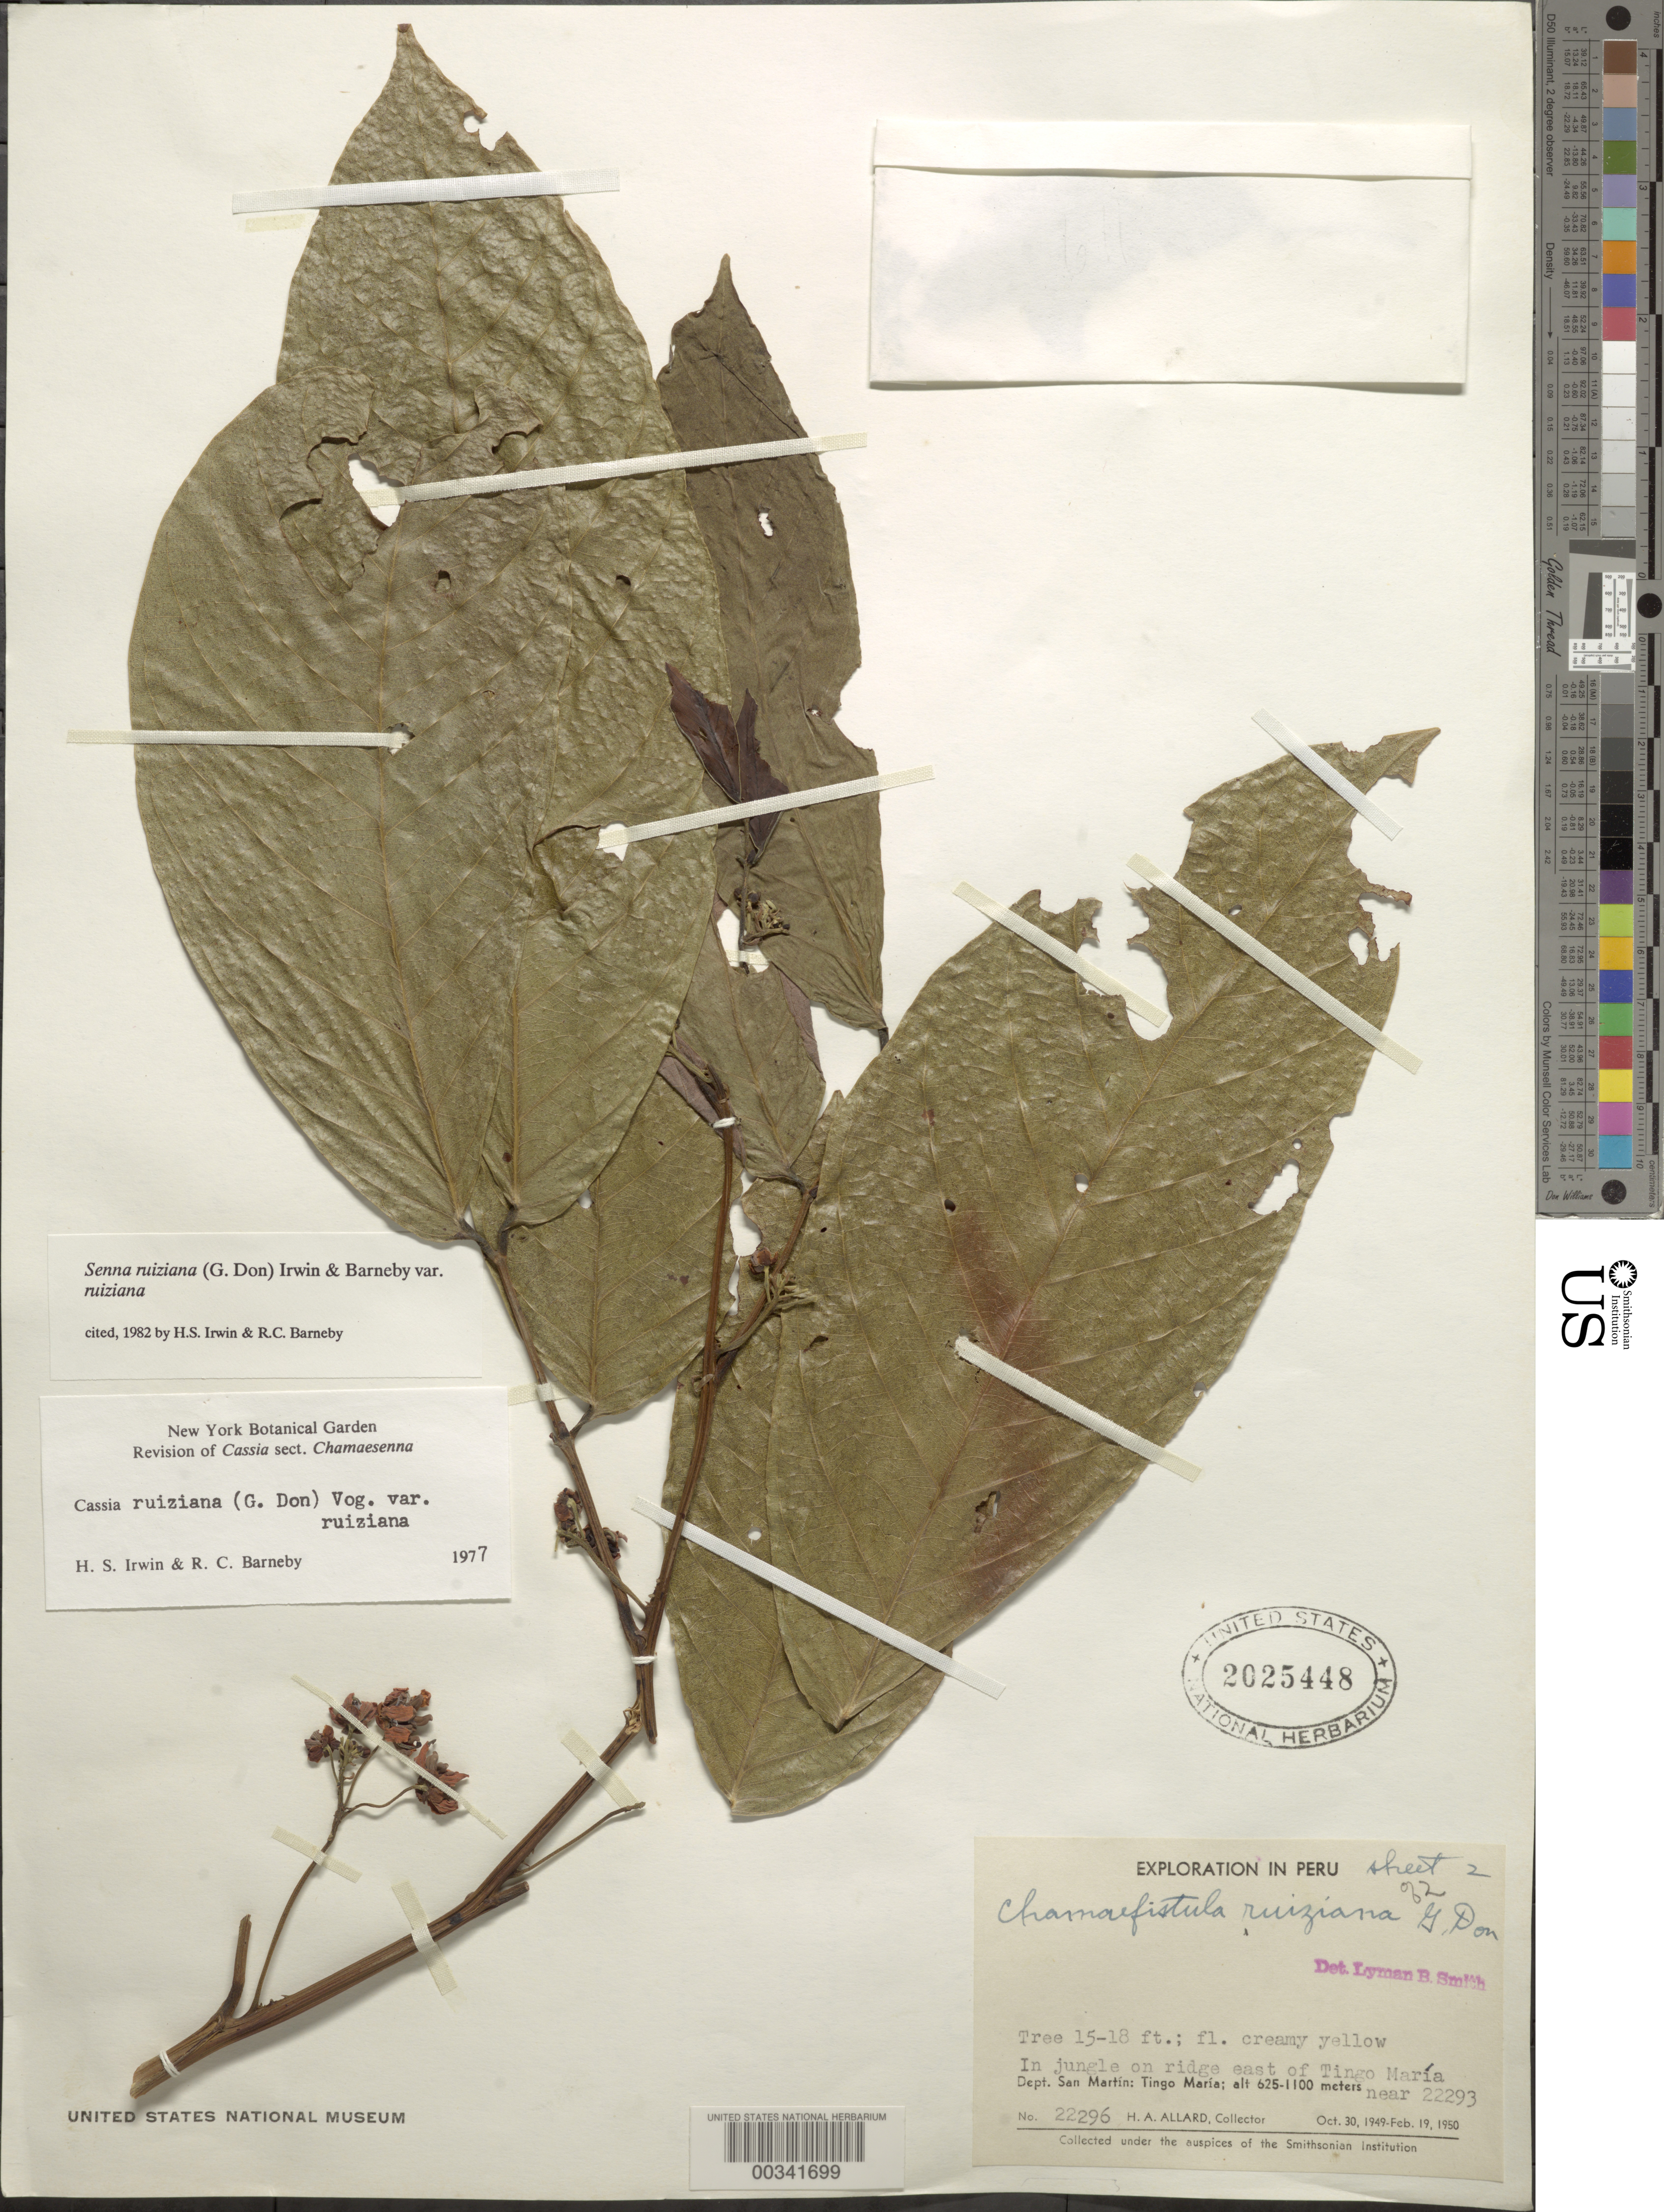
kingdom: Plantae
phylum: Tracheophyta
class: Magnoliopsida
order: Fabales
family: Fabaceae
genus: Senna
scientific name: Senna ruiziana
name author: (G. Don) H.S. Irwin & Barneby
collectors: H. A. Allard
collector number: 22296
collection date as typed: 30 Oct 1949 to 19 Feb 1950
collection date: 1949-10-30/1950-02-19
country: Peru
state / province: San Martín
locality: E of tingo maria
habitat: In jungle on ridge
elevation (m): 625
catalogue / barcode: US 2025448